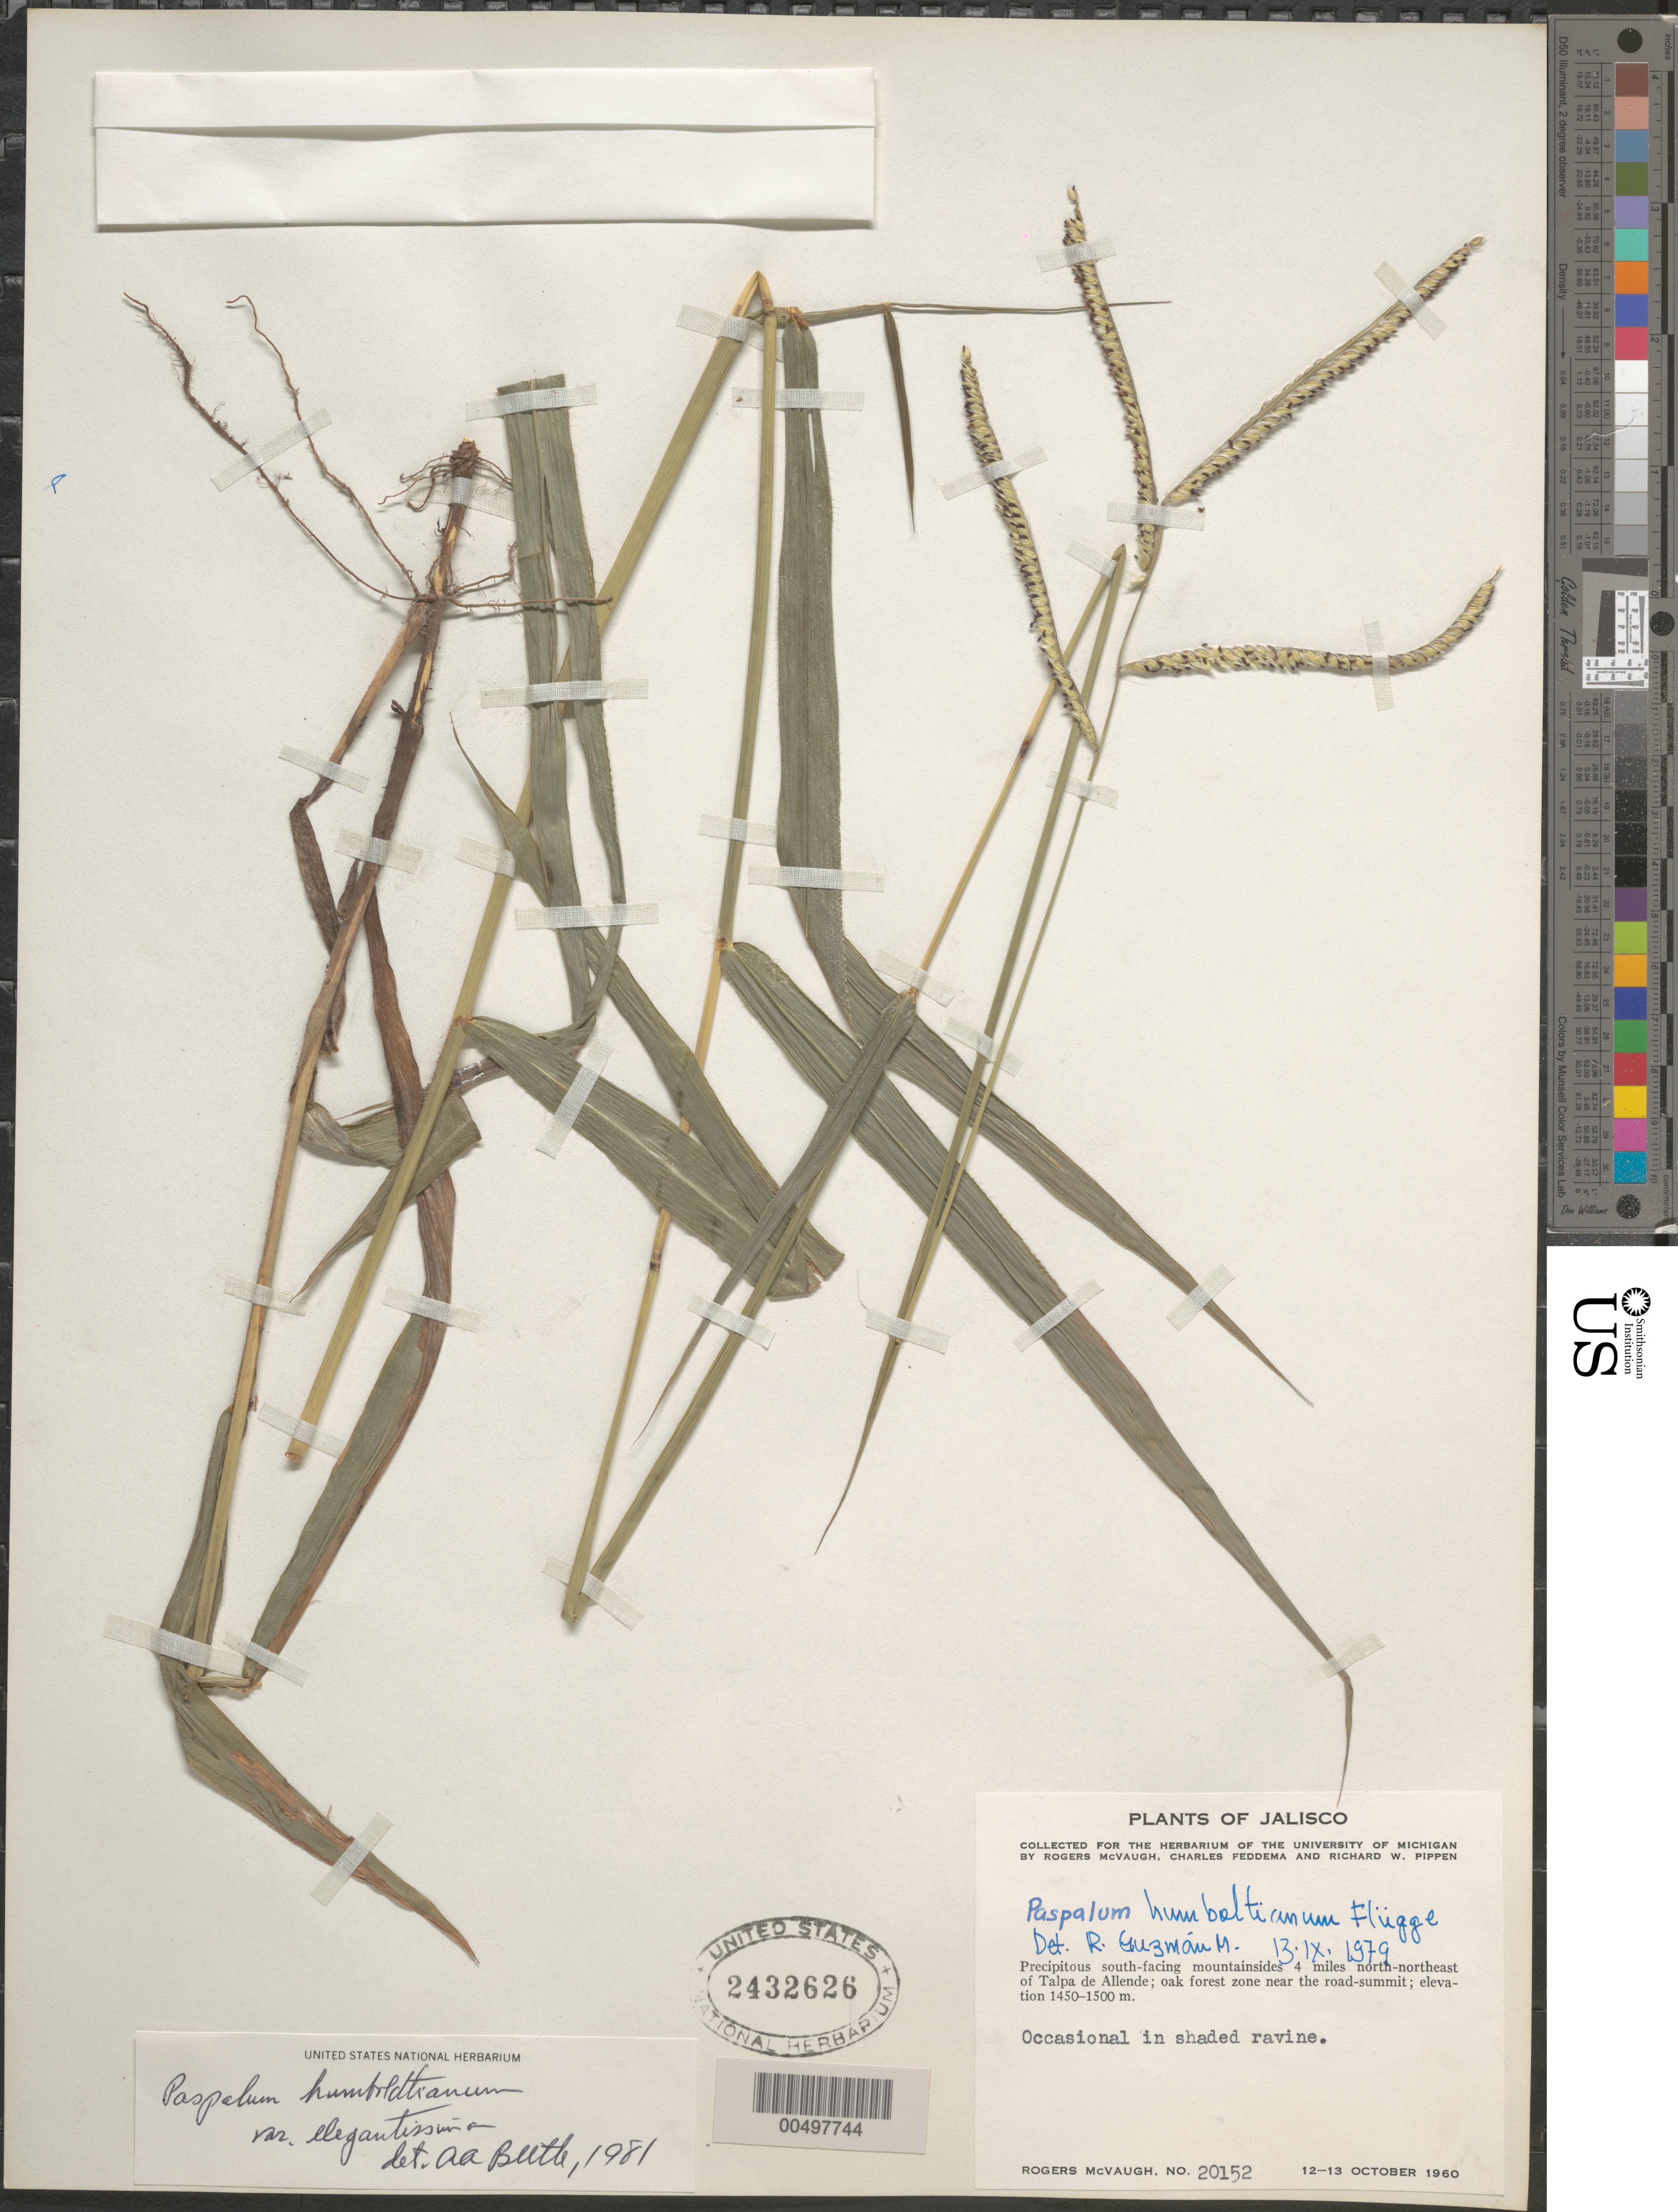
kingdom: Plantae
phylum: Tracheophyta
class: Liliopsida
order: Poales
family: Poaceae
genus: Paspalum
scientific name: Paspalum humboldtianum var. elegantissima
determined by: Beetle, Alan A.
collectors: R. McVaugh, C. Feddema & R. W. Pippen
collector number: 20152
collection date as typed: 12 Oct 1960 to 13 Oct 1960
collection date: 1960-10-12/1960-10-13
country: Mexico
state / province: Jalisco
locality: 4 mi NNE of Talpa de Allende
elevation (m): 1450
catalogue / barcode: US 2432626